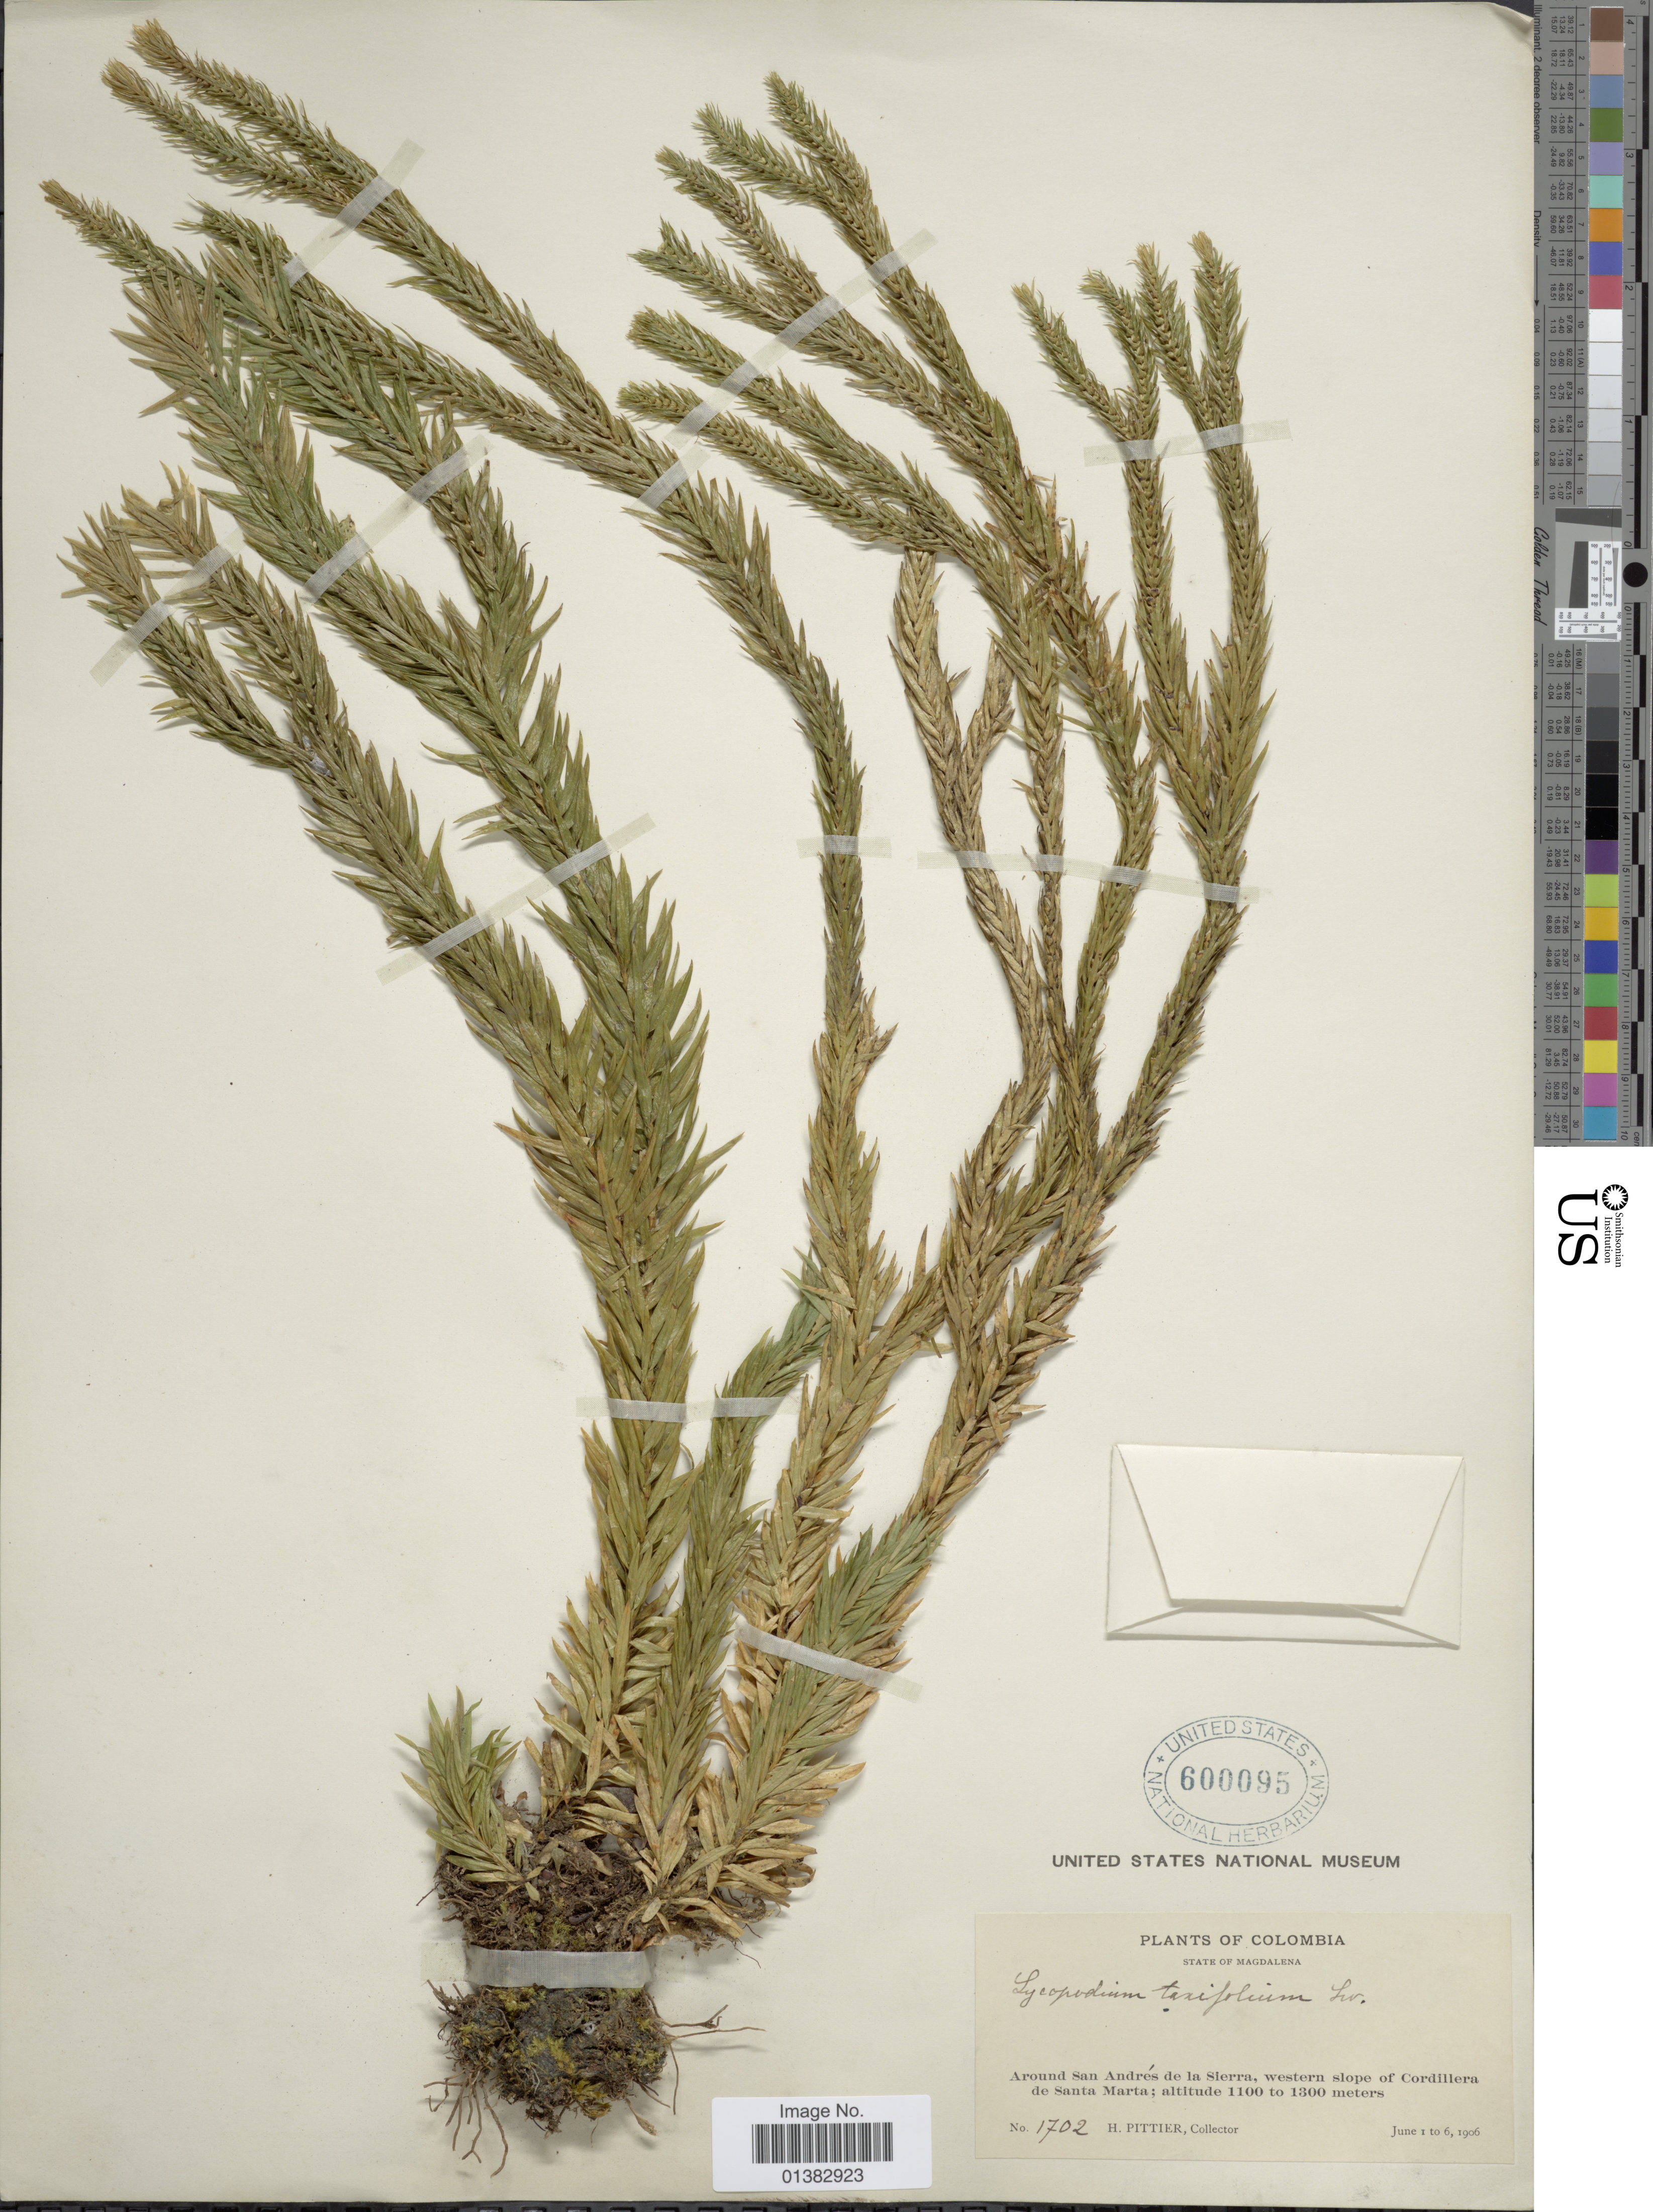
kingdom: Plantae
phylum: Tracheophyta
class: Lycopodiopsida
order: Lycopodiales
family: Lycopodiaceae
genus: Phlegmariurus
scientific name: Phlegmariurus taxifolius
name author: (Sw.) Á. Löve & D. Löve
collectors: H. F. Pittier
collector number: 1702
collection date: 1906-06-01/1906-06-06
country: Colombia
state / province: Magdalena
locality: Around San Andrés de la Sierra, western slope of Cordillera de Santa Marta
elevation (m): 1100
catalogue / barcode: US 600095